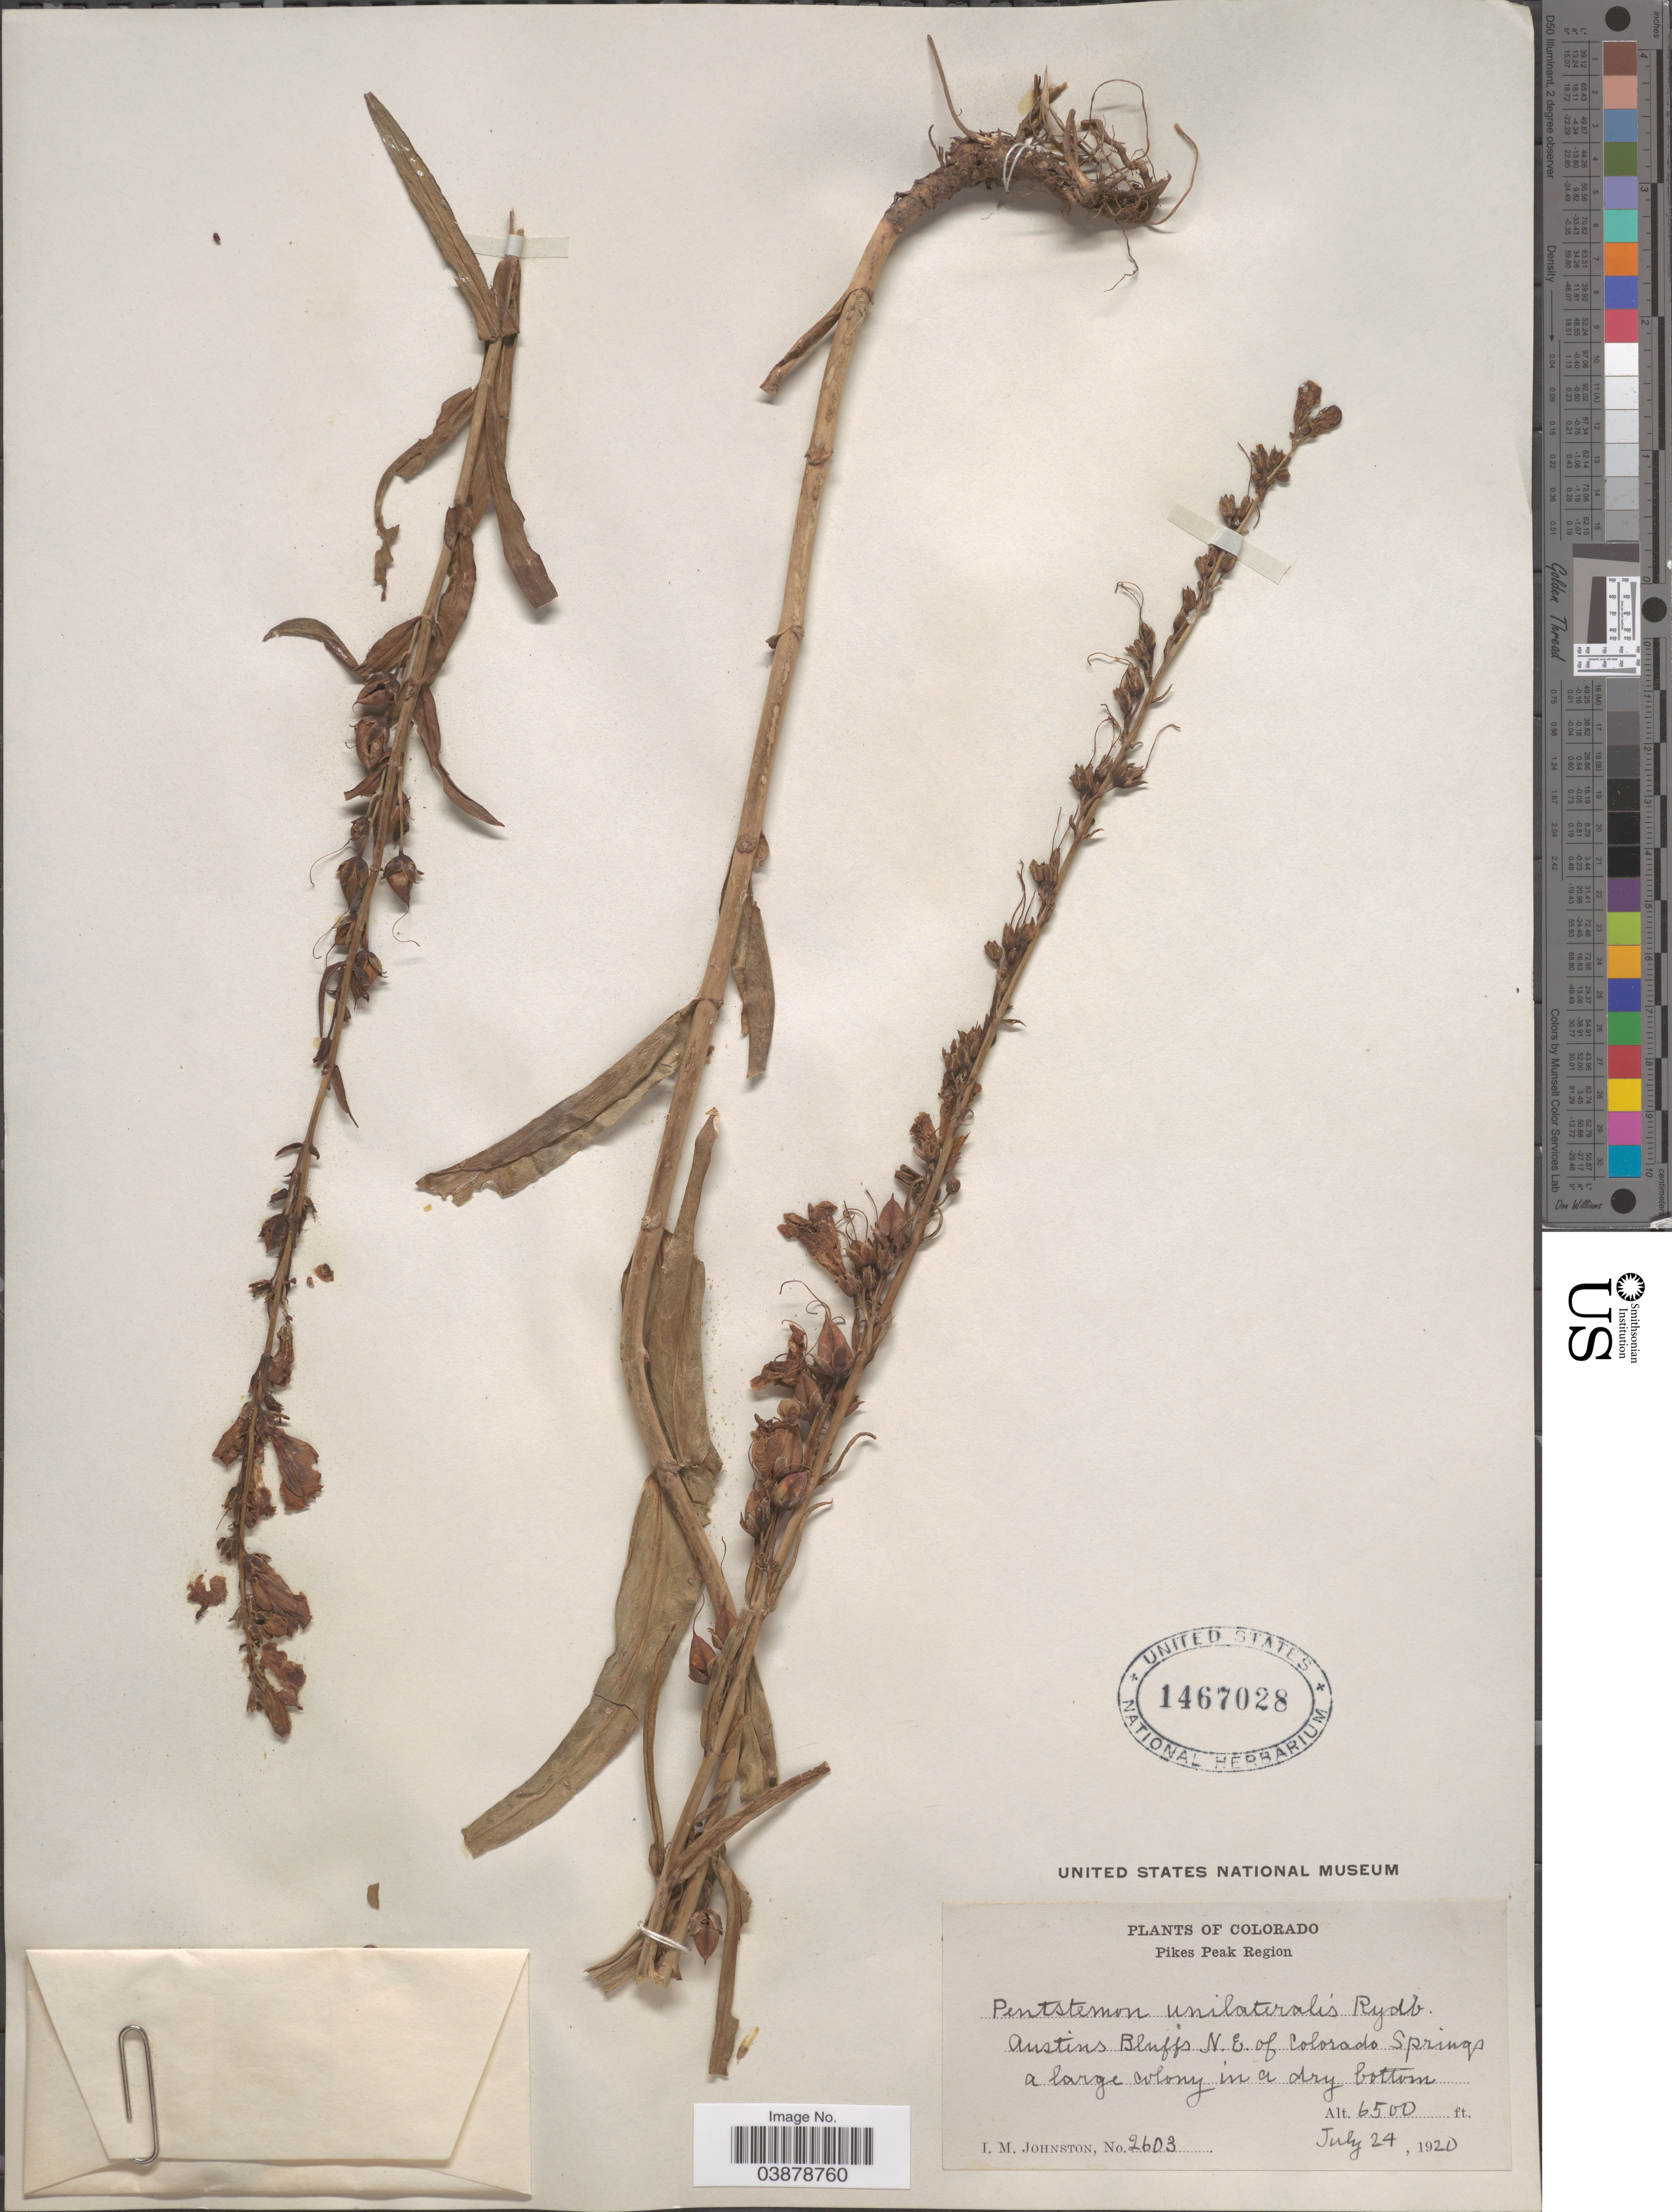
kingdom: Plantae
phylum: Tracheophyta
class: Magnoliopsida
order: Lamiales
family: Plantaginaceae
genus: Penstemon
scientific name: Penstemon unilateralis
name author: Rydb.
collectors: I.M. Johnston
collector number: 2603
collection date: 1920-07-24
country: United States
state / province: Colorado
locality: Pikes Peak Region. Austin's Bluffs N. E. of Colorado Springs a large colony in a dry bottom.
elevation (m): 1981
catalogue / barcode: US 1467028